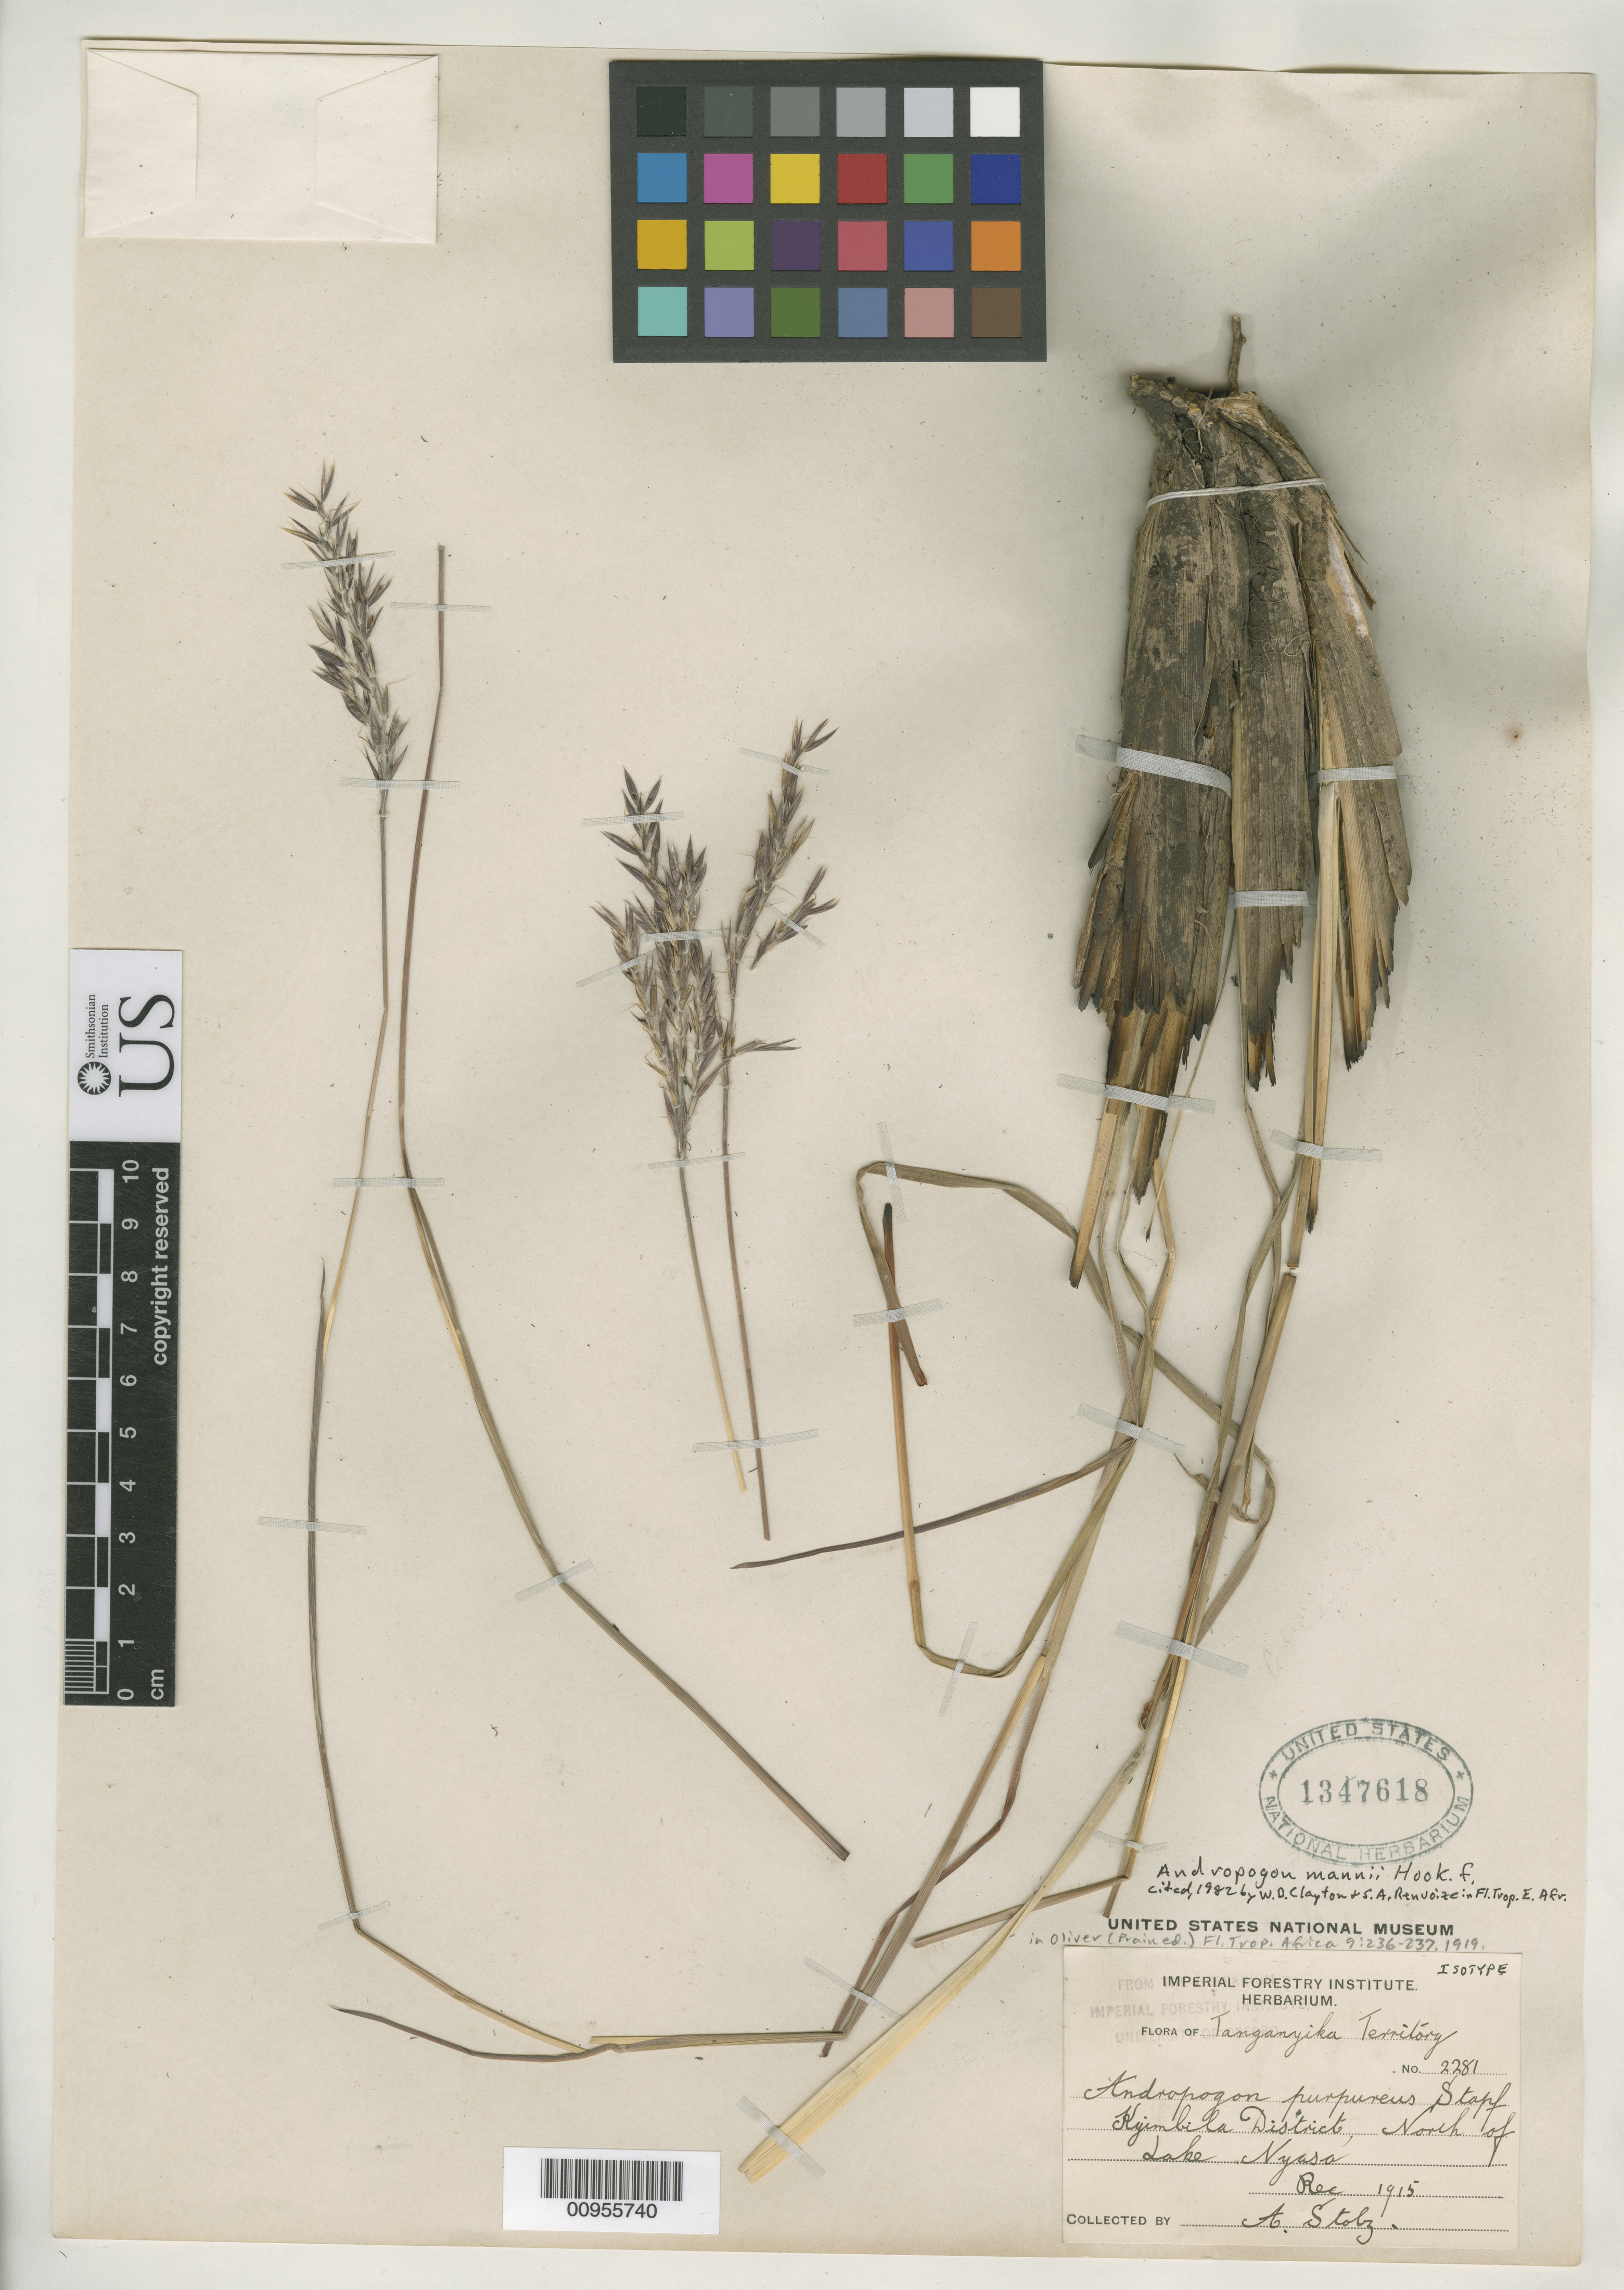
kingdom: Plantae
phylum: Tracheophyta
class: Liliopsida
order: Poales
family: Poaceae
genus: Andropogon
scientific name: Andropogon purpureus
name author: Stapf in Prain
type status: Isotype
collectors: A. Stolz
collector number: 2281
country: Tanzania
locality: Tanganyika Territory. Kyimbila District, north of Lake Nyasa. [Protologue, "Mozambique Distr. German East Africa"]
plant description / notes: Currently accepted name as cited by W.D. Clayton & S.A. Renvoize in Fl. Trop. E. Africa (1982).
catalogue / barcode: US 1347618